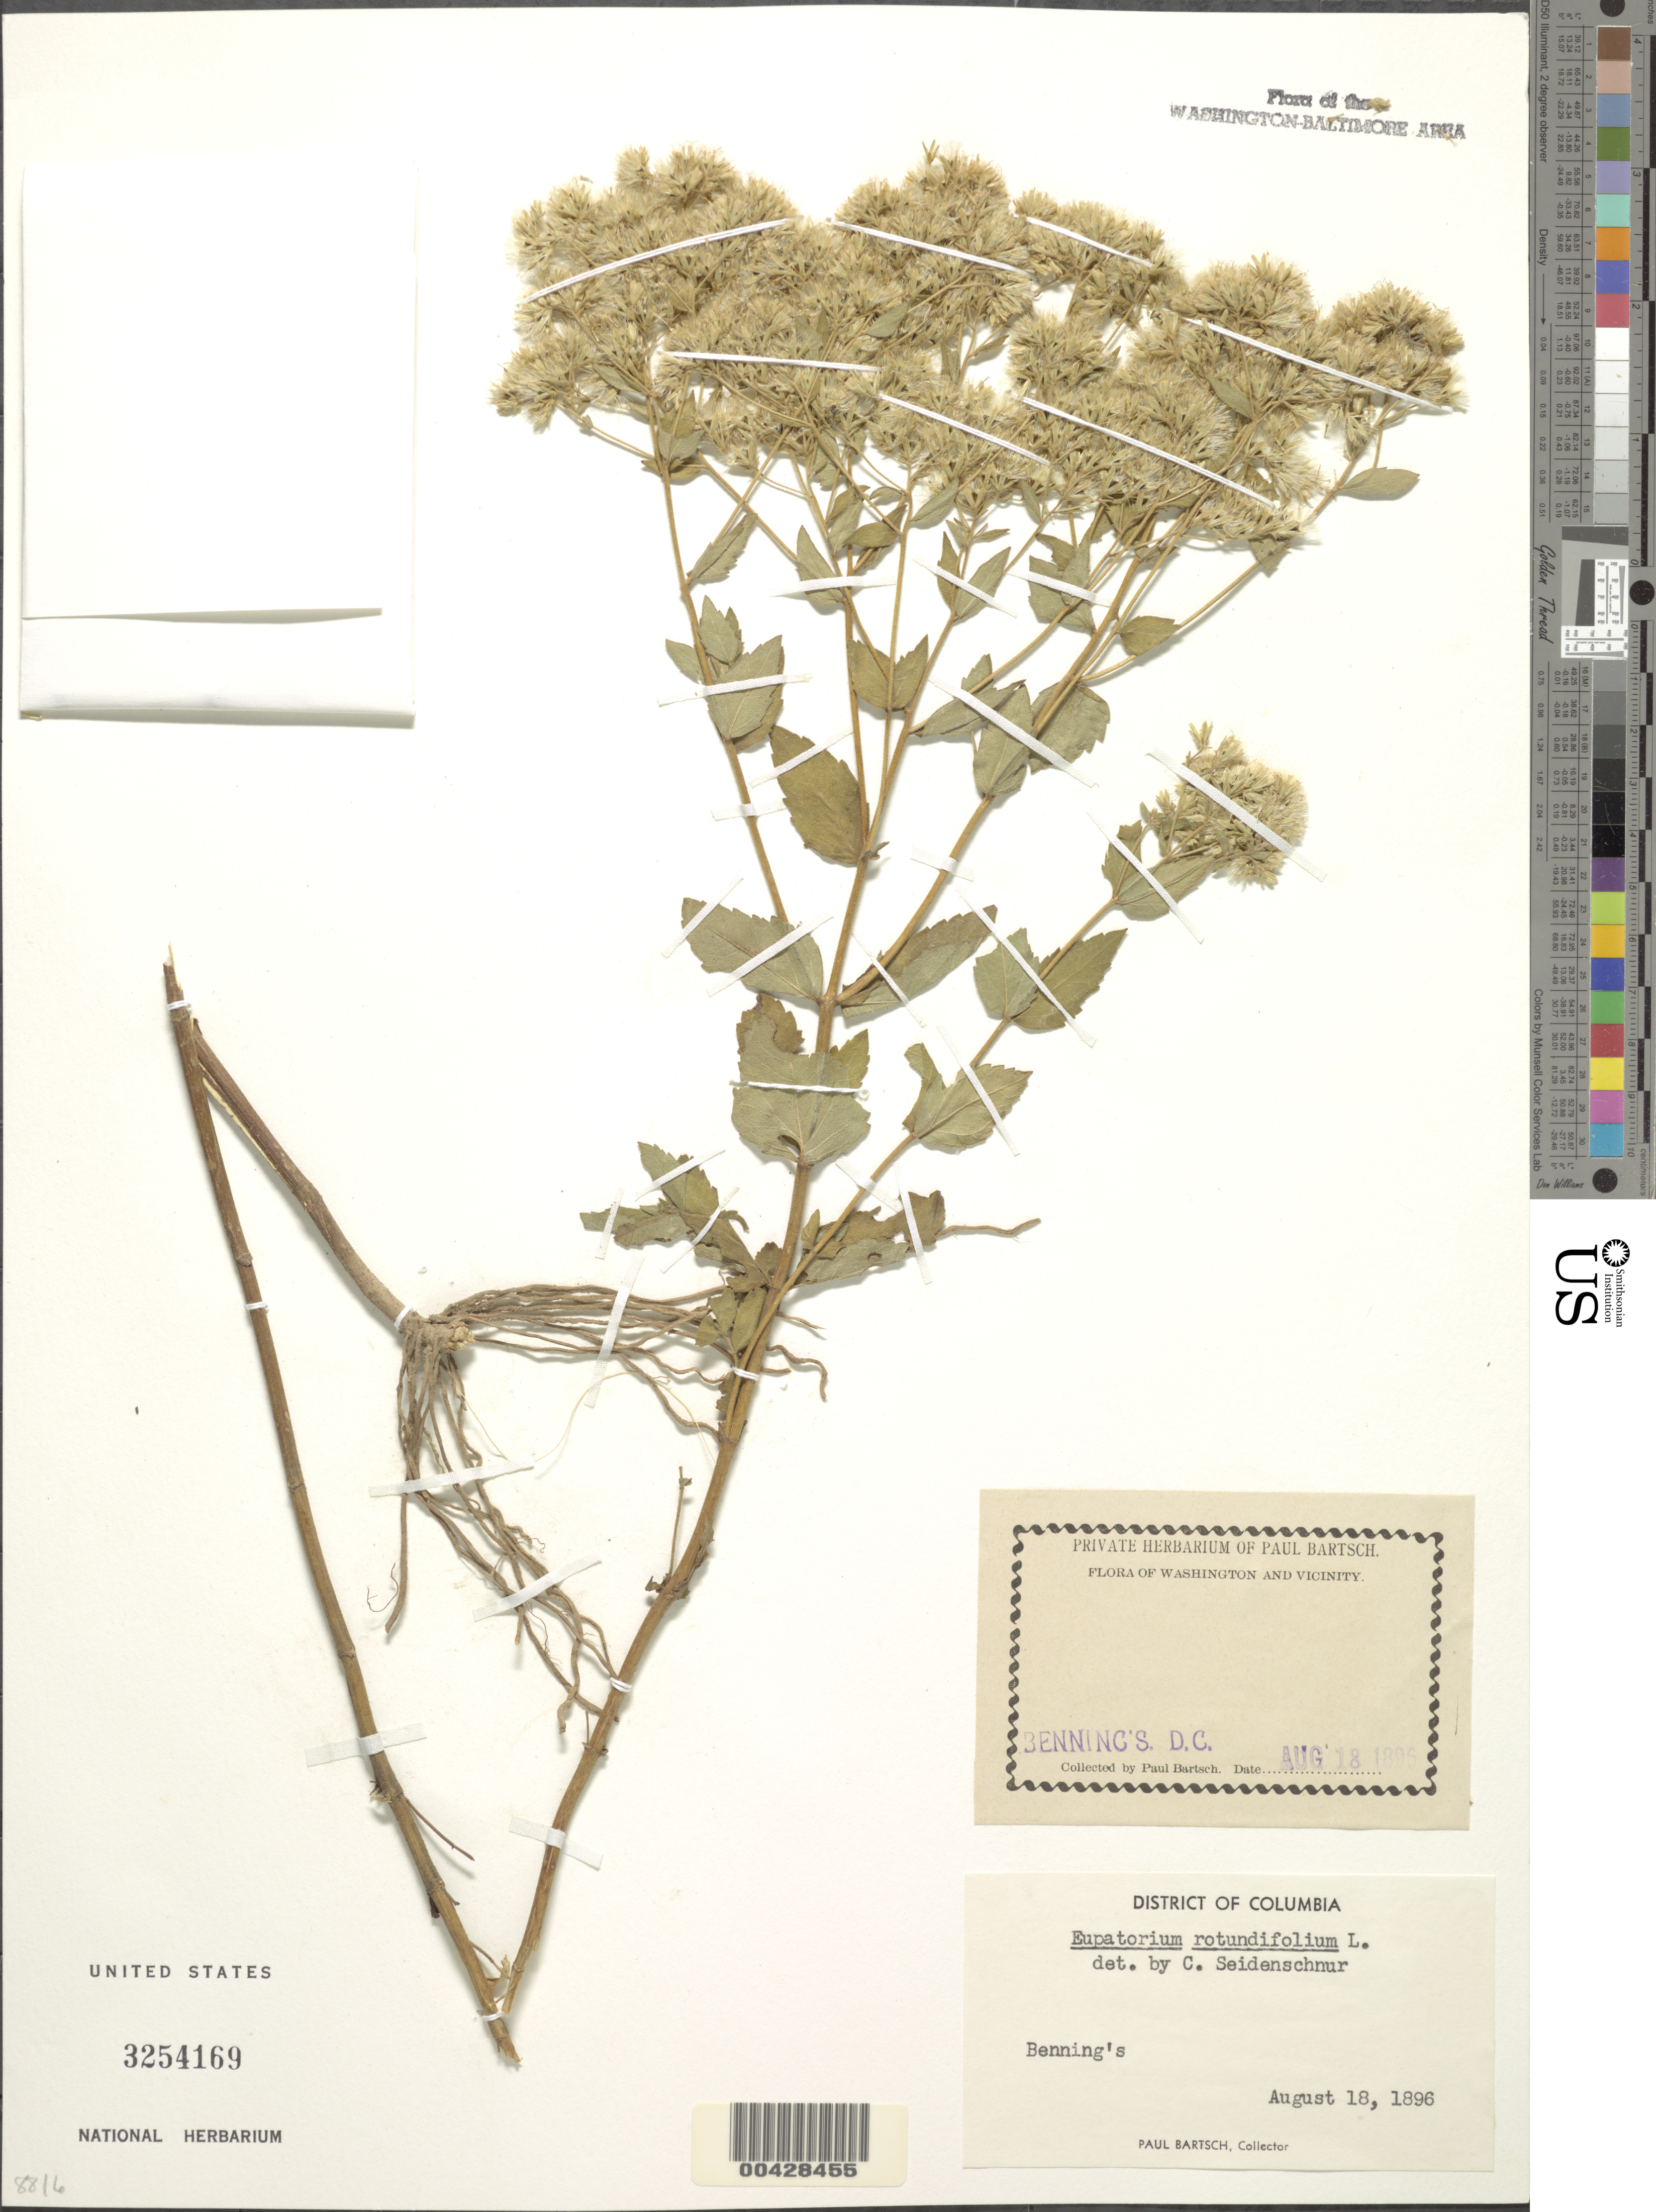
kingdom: Plantae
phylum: Tracheophyta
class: Magnoliopsida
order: Asterales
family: Asteraceae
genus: Eupatorium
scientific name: Eupatorium rotundifolium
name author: L.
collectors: P. Bartsch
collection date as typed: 18 Aug 1896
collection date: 1896-08-18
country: United States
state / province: District of Columbia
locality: Benning's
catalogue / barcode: US 3254169